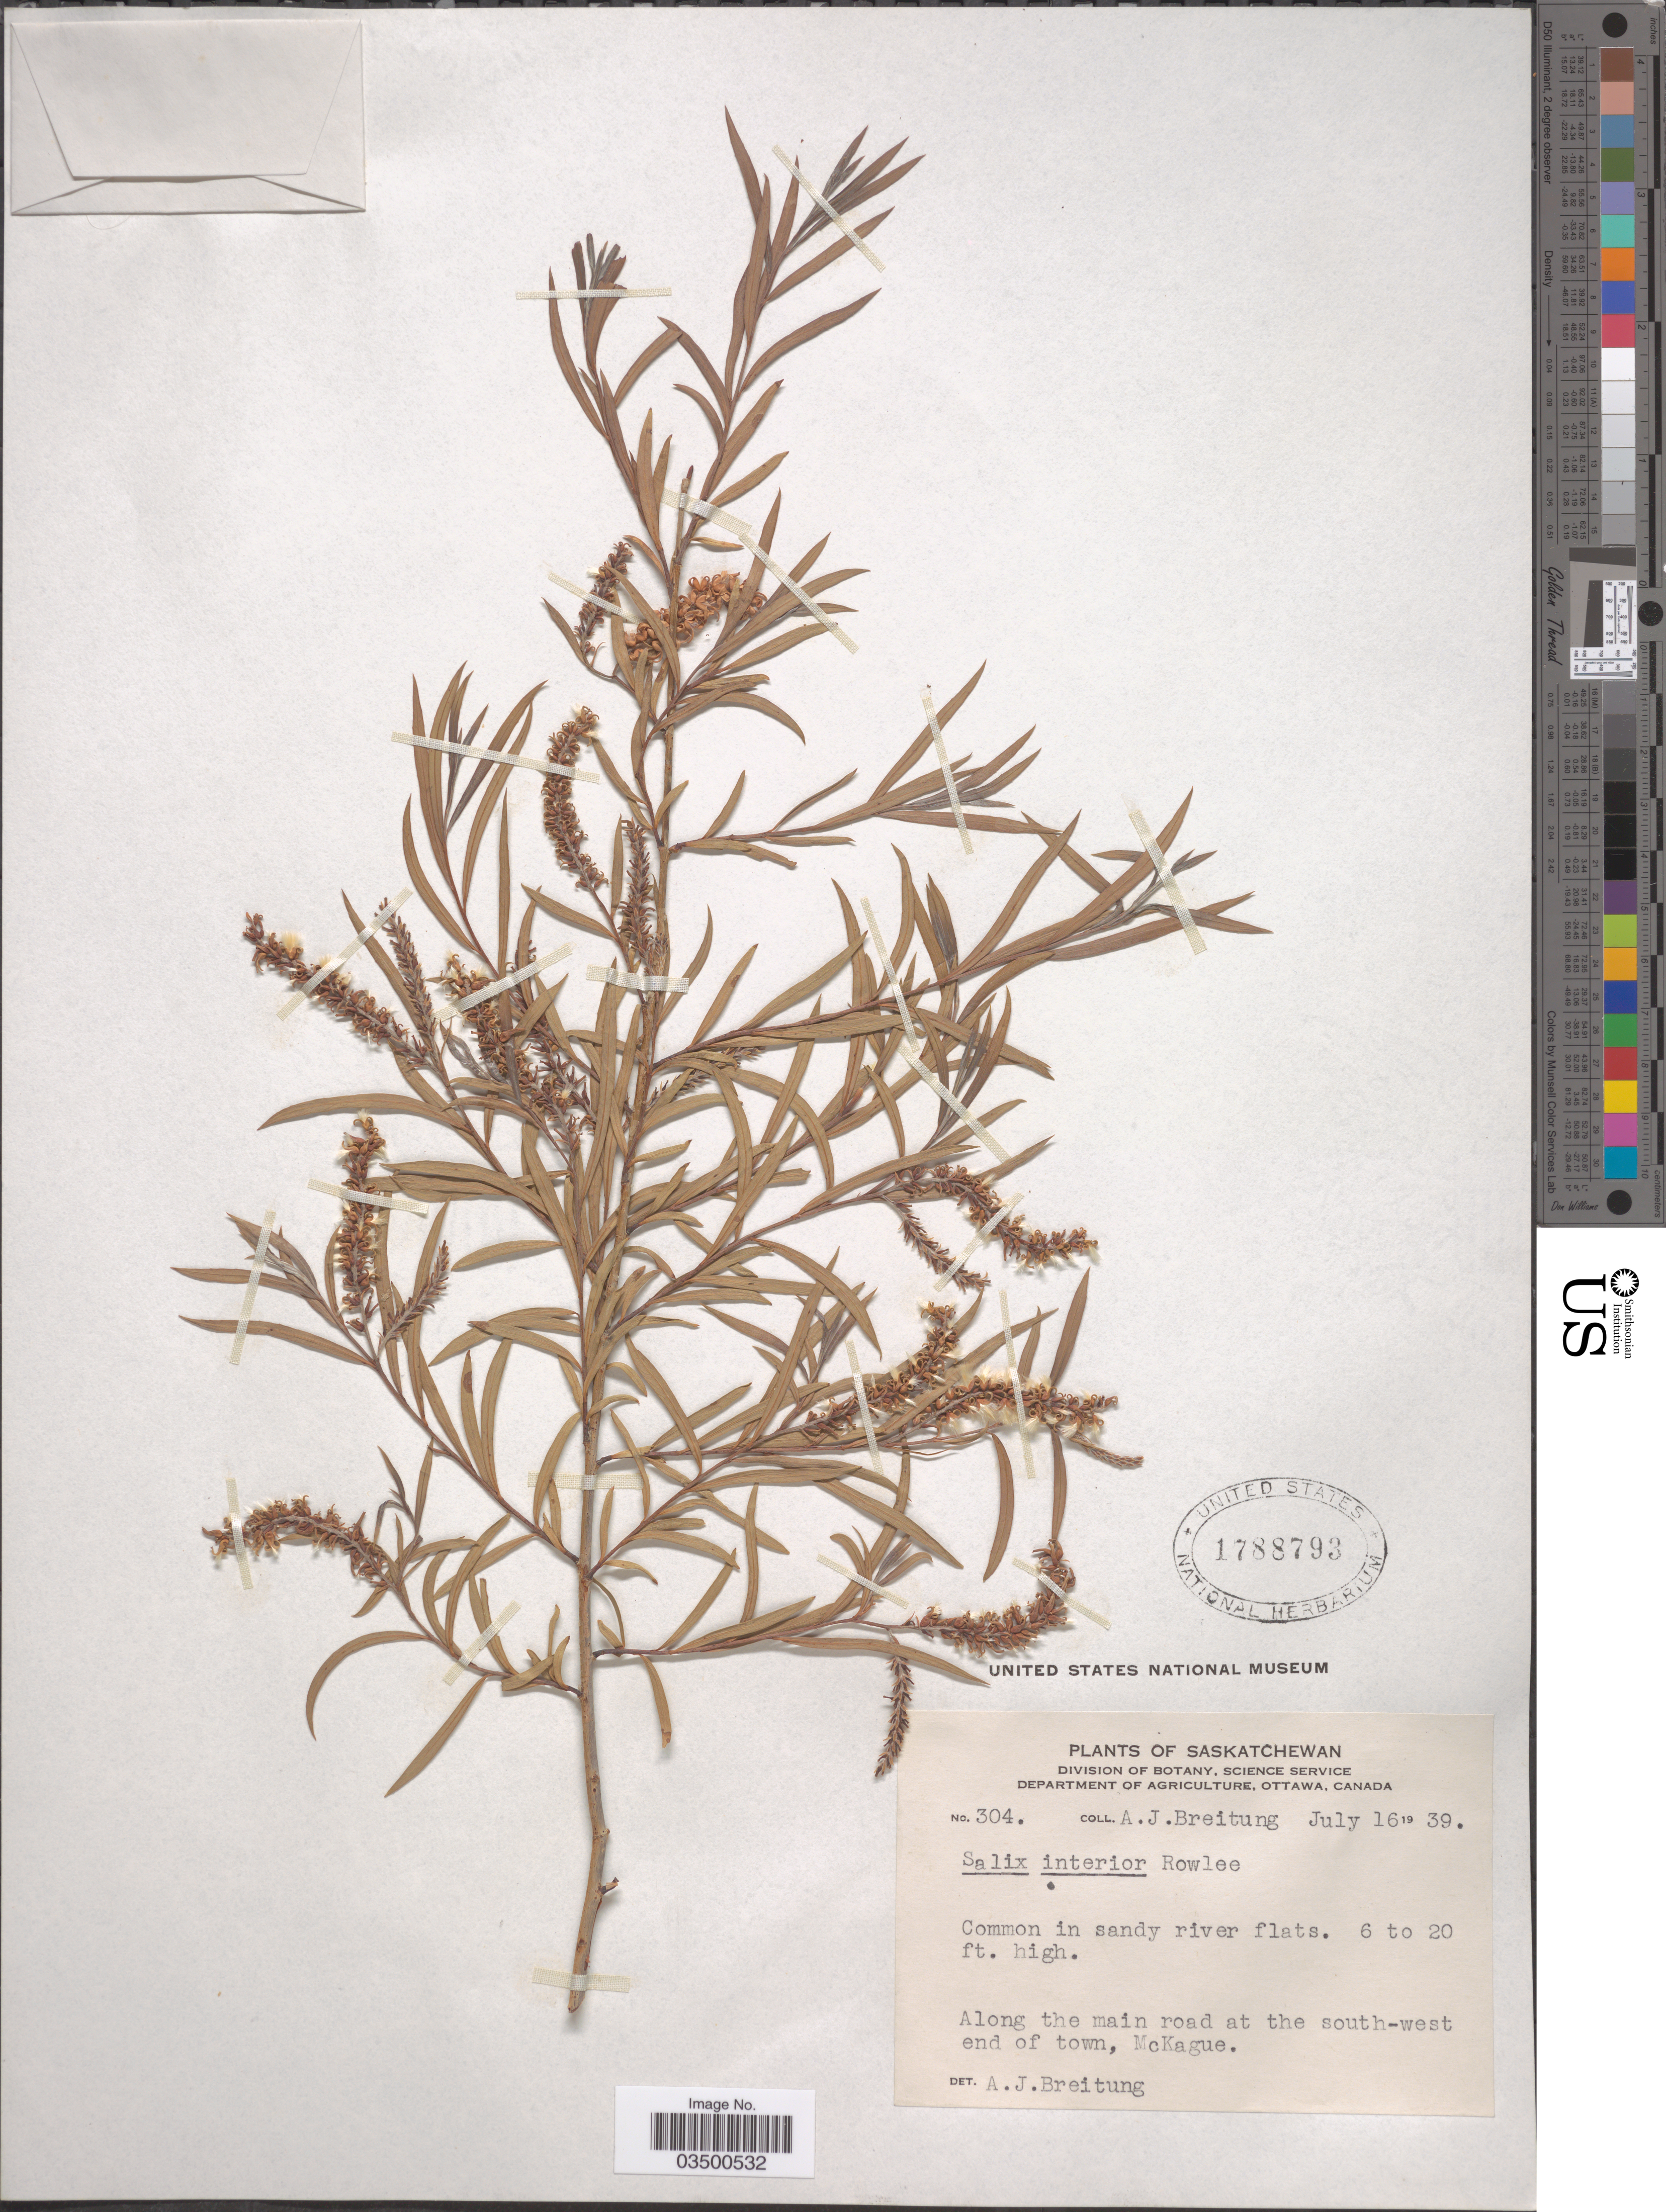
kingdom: Plantae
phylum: Tracheophyta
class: Magnoliopsida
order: Malpighiales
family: Salicaceae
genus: Salix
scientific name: Salix interior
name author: Rowlee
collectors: A. Breitung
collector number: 304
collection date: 1939-07-16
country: Canada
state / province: Saskatchewan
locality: Saskatchewan. Along the main road at the south-west end of town, McKague.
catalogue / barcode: US 1788793